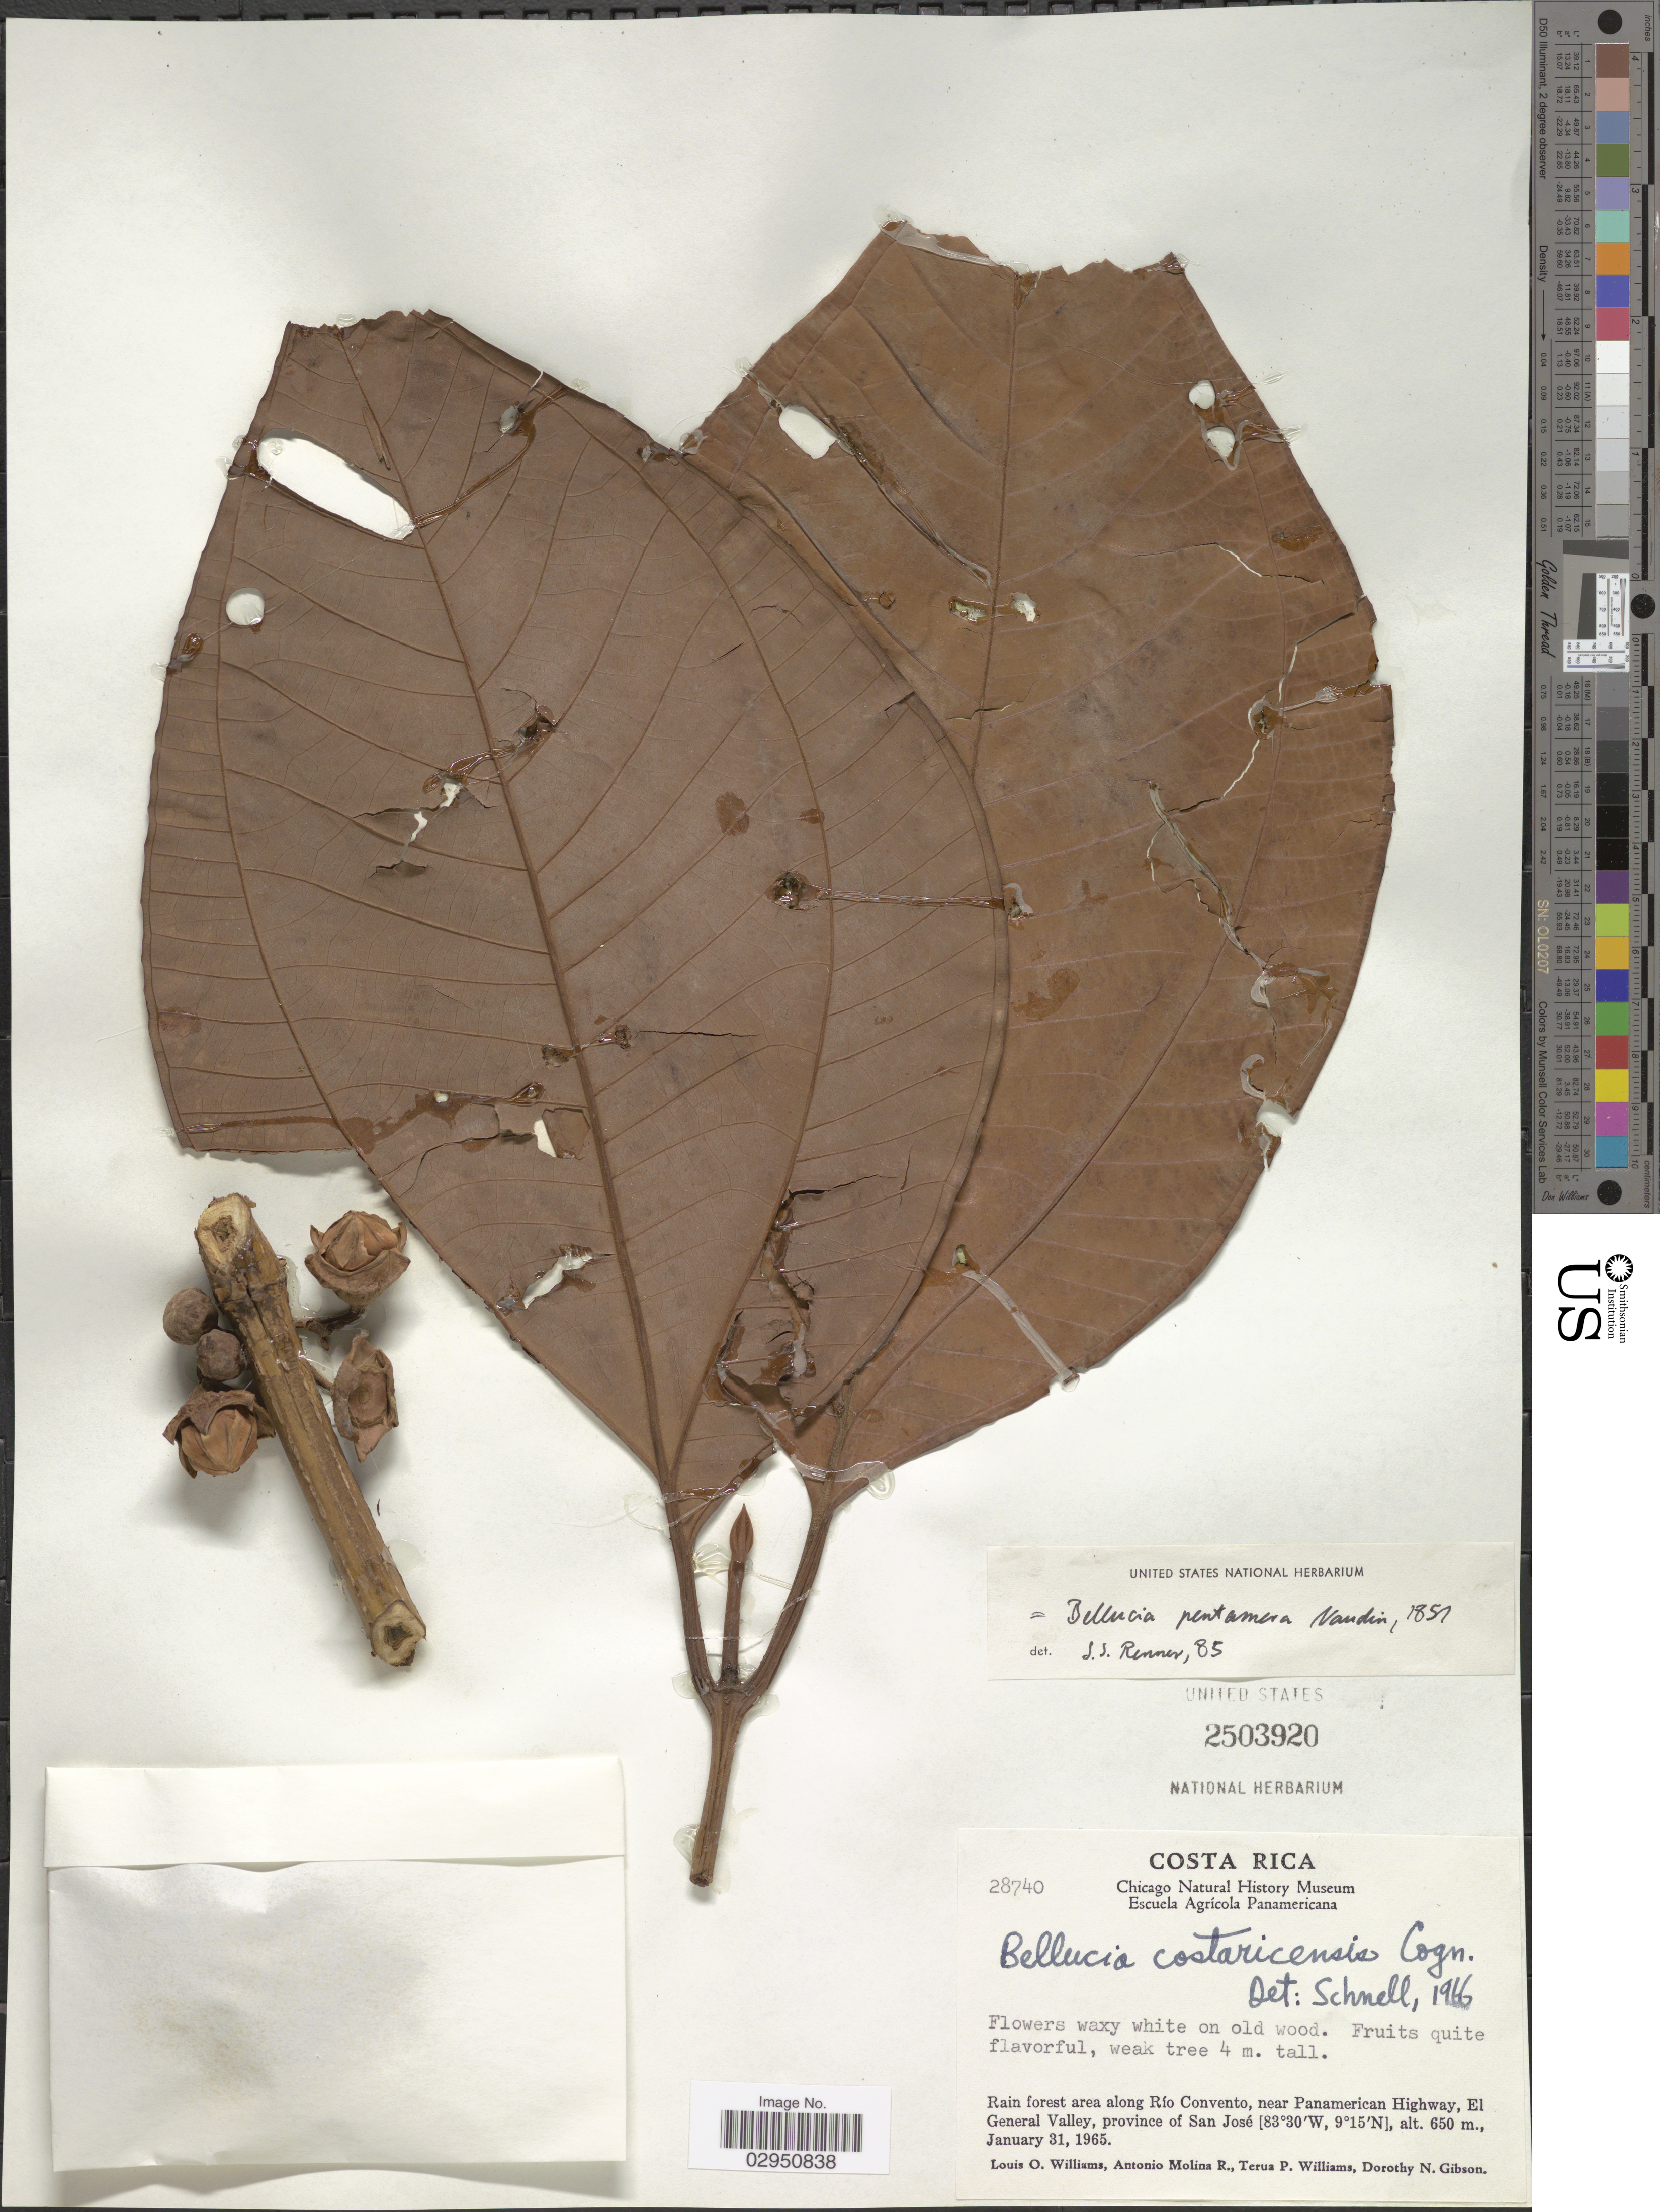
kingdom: Plantae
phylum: Tracheophyta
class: Magnoliopsida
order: Myrtales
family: Melastomataceae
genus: Bellucia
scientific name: Bellucia pentamera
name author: Naudin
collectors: L. O. Williams, A. Molina R., T. Williams & D. N. Gibson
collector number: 28740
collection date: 1965-01-31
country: Costa Rica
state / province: San José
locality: Rain forest area along Río Convento, near Panamerican Highway, El General Valley.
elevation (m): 650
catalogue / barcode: US 2503920